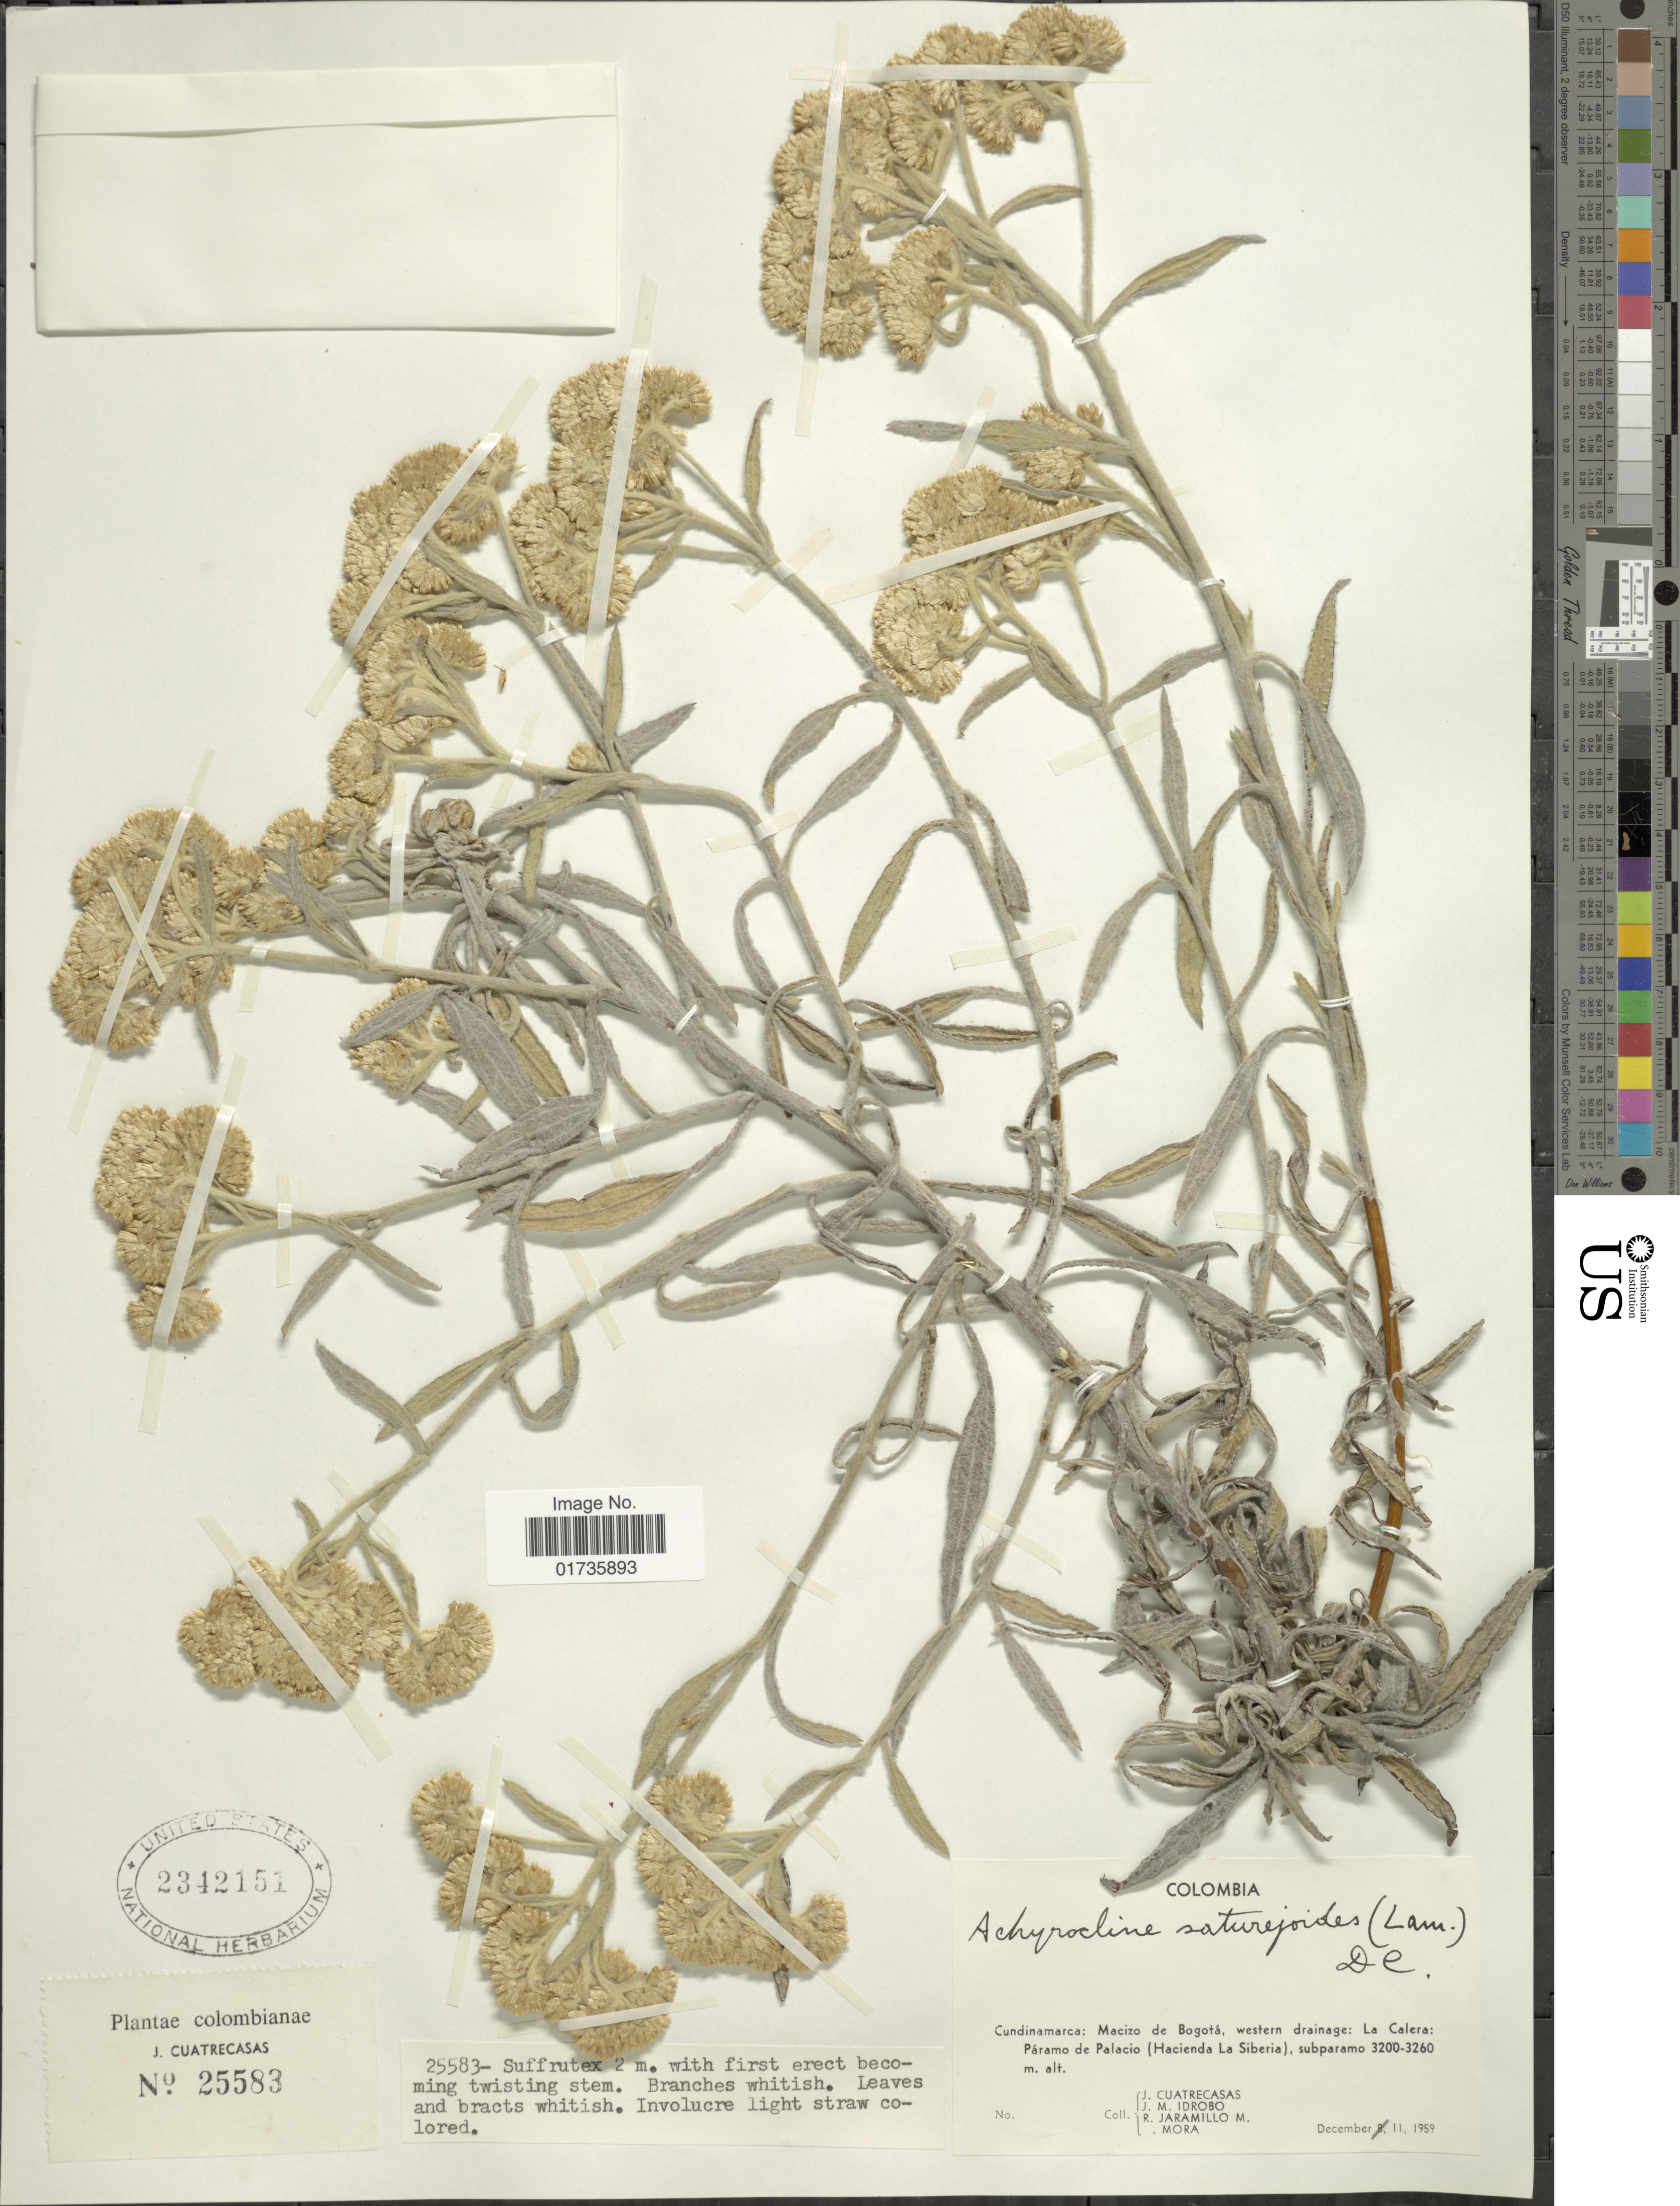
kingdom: Plantae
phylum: Tracheophyta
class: Magnoliopsida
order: Asterales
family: Asteraceae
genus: Achyrocline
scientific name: Achyrocline satureioides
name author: (Lam.) DC.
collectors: J. Cuatrecasas, J. M. Idrobo, R. Jaramillo M. & Mora, --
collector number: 25583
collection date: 1959-12-11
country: Colombia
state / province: Cundinamarca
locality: Macizo de Bogotá, western drainage: La Calera: Páramo de Palacio (Hacienda La Siberia), subparamo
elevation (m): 3200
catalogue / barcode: US 2342151